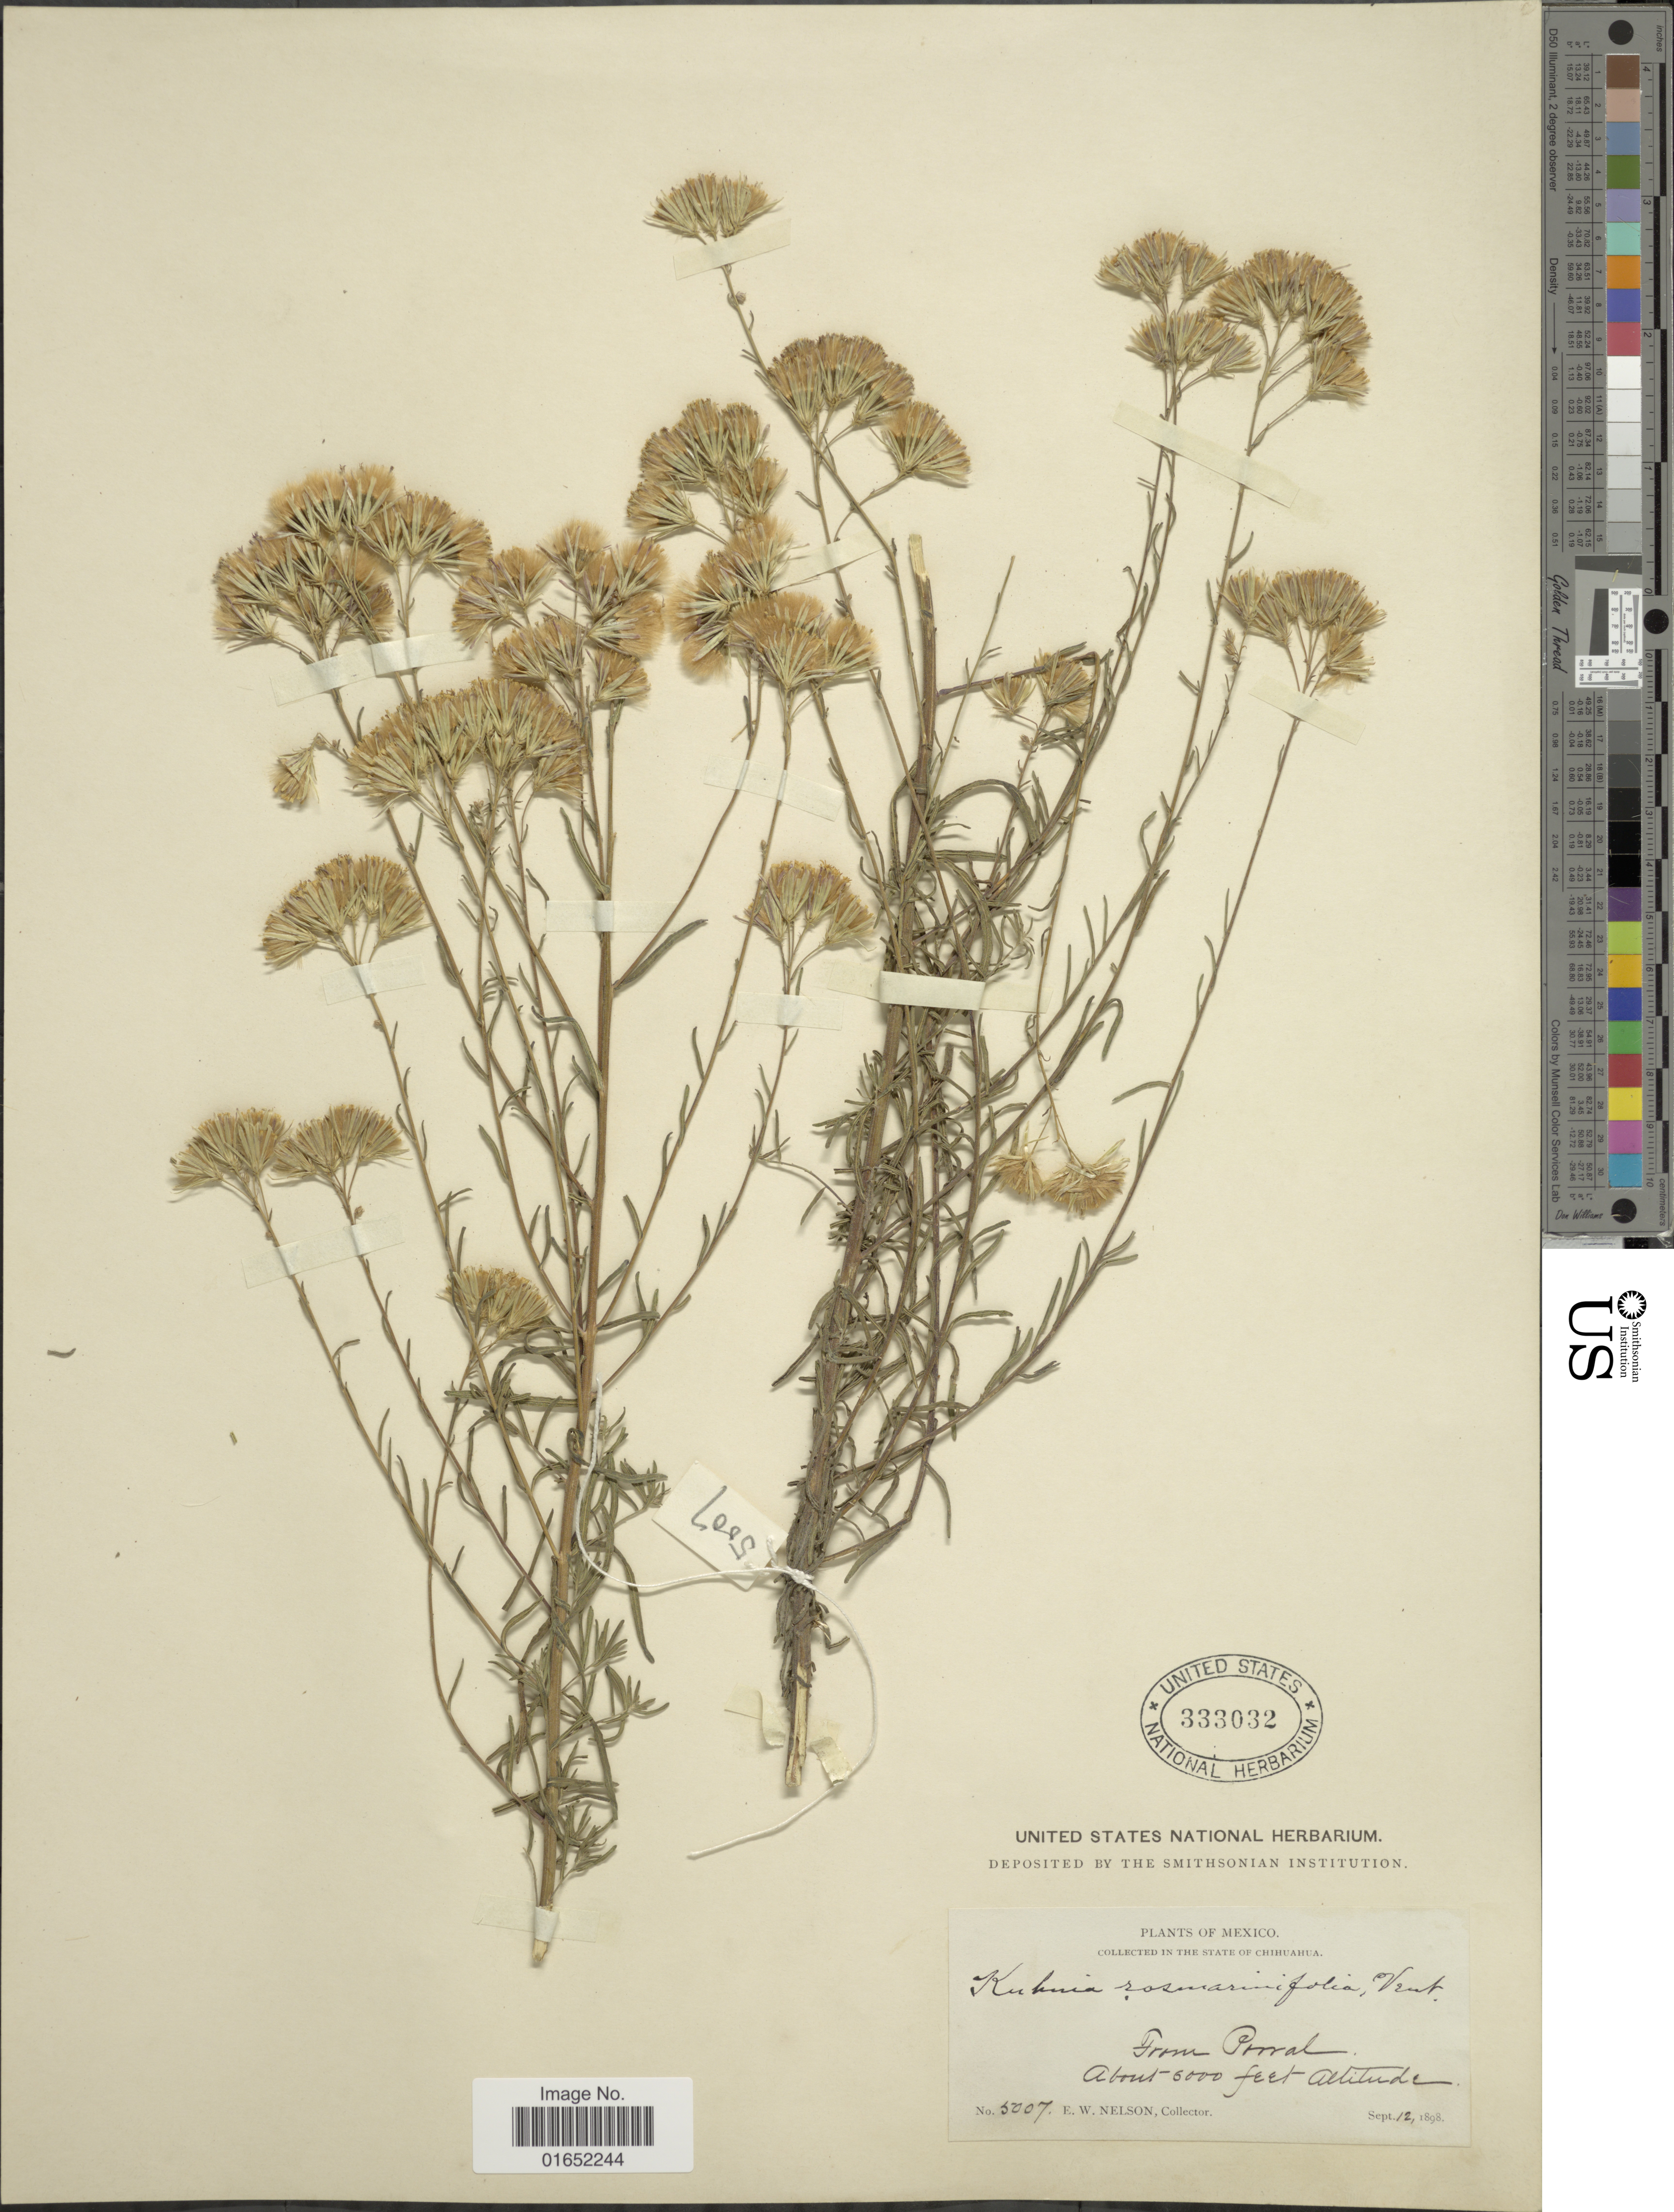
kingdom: Plantae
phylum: Tracheophyta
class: Magnoliopsida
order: Asterales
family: Asteraceae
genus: Brickellia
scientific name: Brickellia rosmarinifolia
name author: (Vent.) W.A. Weber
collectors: E. W. Nelson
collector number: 5007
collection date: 1898-09-12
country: Mexico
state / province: Chihuahua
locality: From Porral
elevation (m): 1829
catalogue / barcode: US 333032